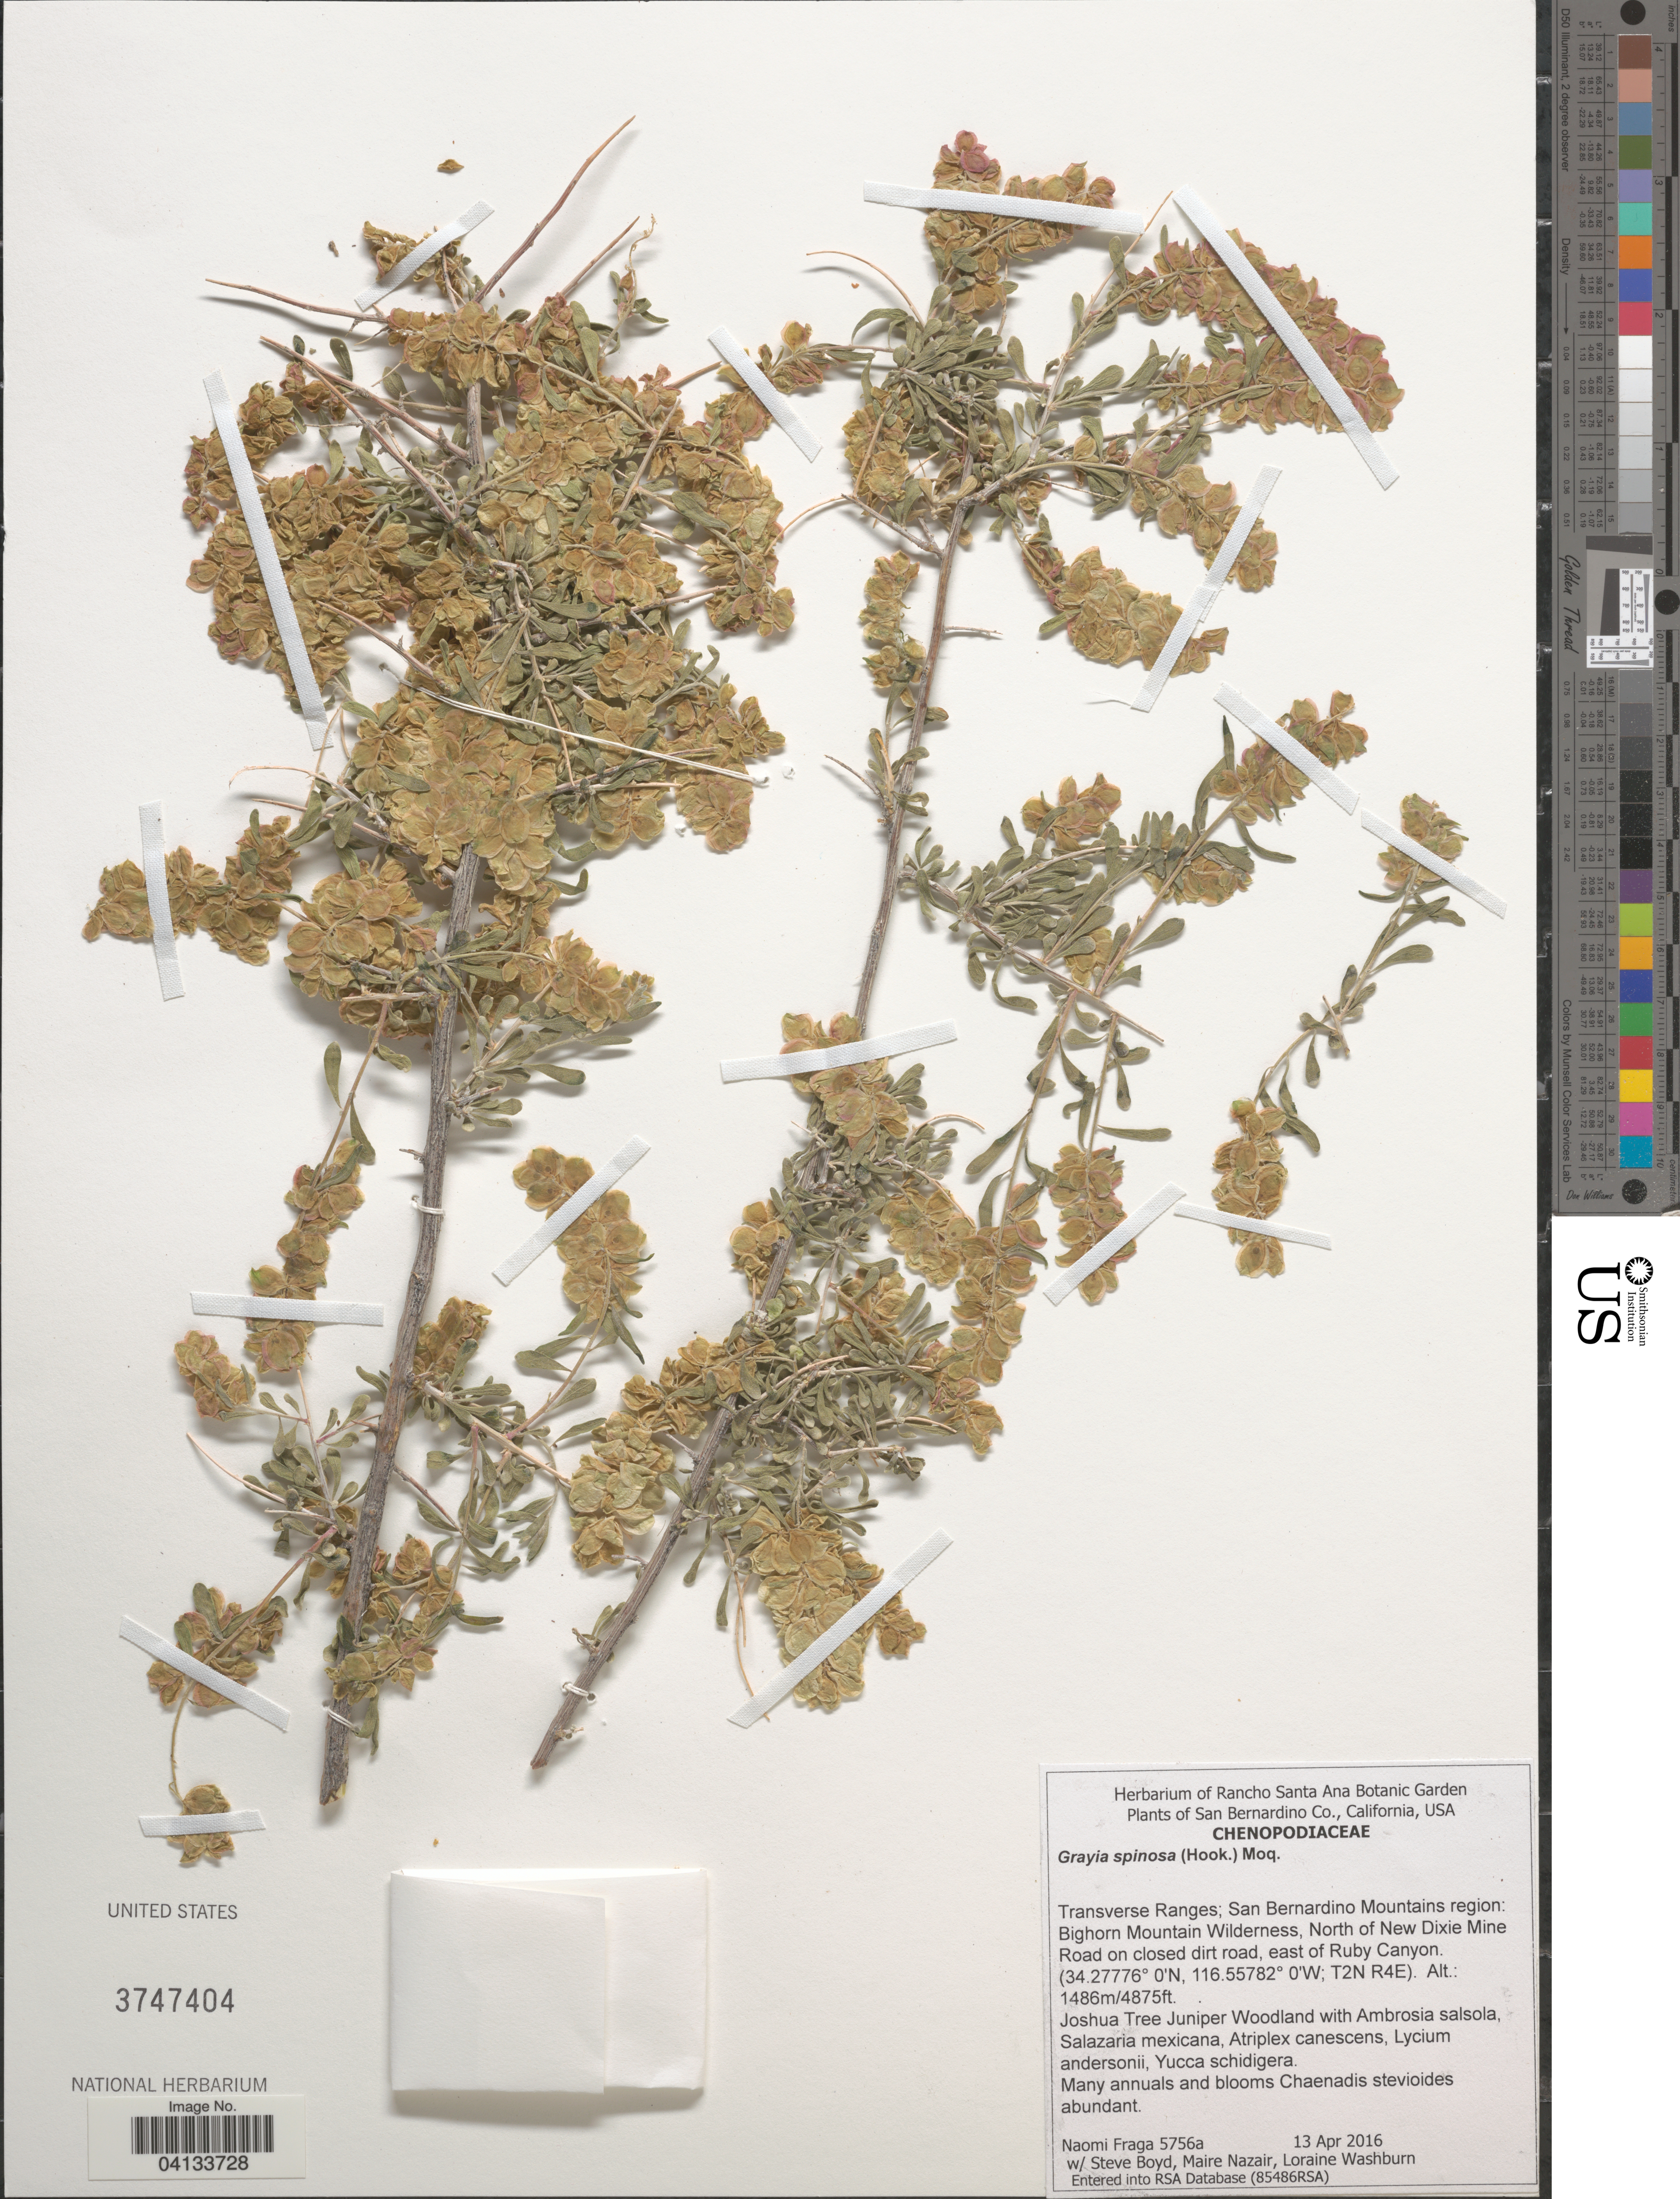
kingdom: Plantae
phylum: Tracheophyta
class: Magnoliopsida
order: Caryophyllales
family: Amaranthaceae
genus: Grayia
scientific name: Grayia spinosa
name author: (Hook.) Moq.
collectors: N. Fraga, S. Boyd, M. Nazair & L. Washburn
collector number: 5756a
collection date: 2016-04-13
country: United States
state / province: California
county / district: San Bernardino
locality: San Bernardino Co. Transverse Ranges; San Bernardino Mountains region: Bighorn Mountain Wilderness, North of New Dixie Mine Road on closed dirt road, east of Ruby Canyon. (T2N R4E).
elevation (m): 1486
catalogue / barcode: US 3747404